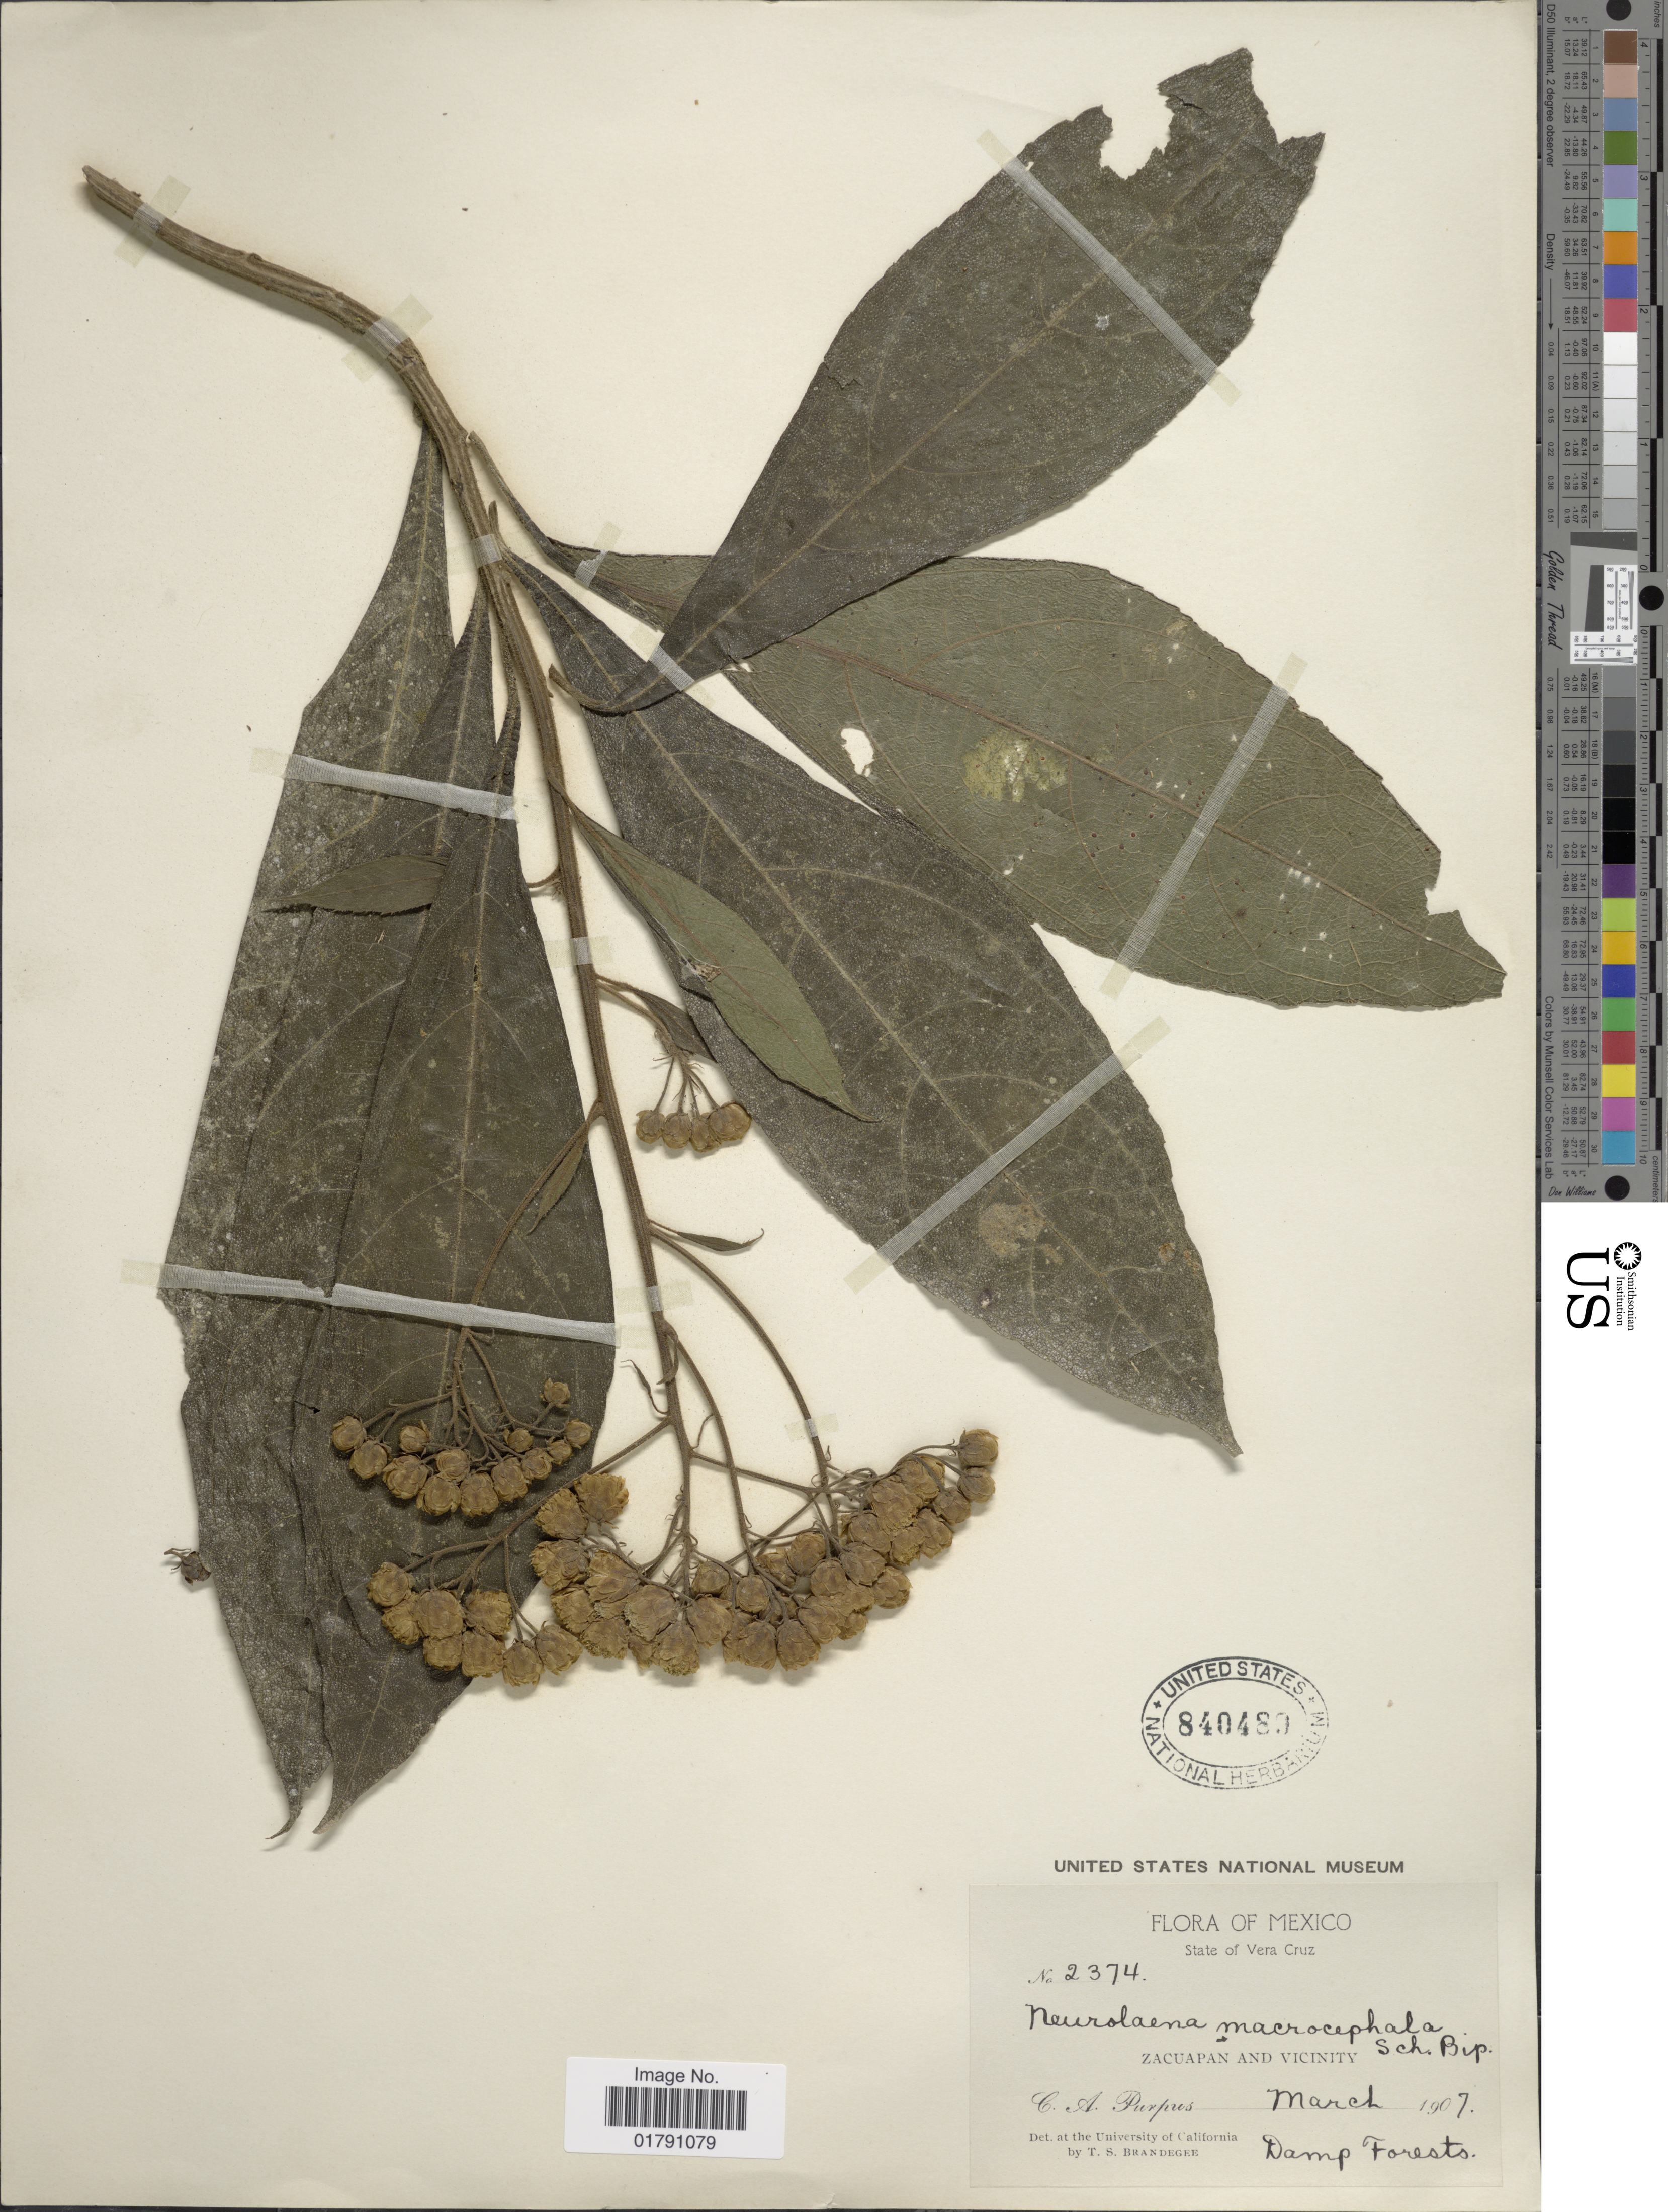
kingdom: Plantae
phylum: Tracheophyta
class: Magnoliopsida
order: Asterales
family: Asteraceae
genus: Neurolaena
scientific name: Neurolaena macrocephala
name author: Sch. Bip. ex Hemsl.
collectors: C. A. Purpus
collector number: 2374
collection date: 1907-03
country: Mexico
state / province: Veracruz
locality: State of Vera Cruz, Zacuapan and Vicinity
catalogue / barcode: US 840489